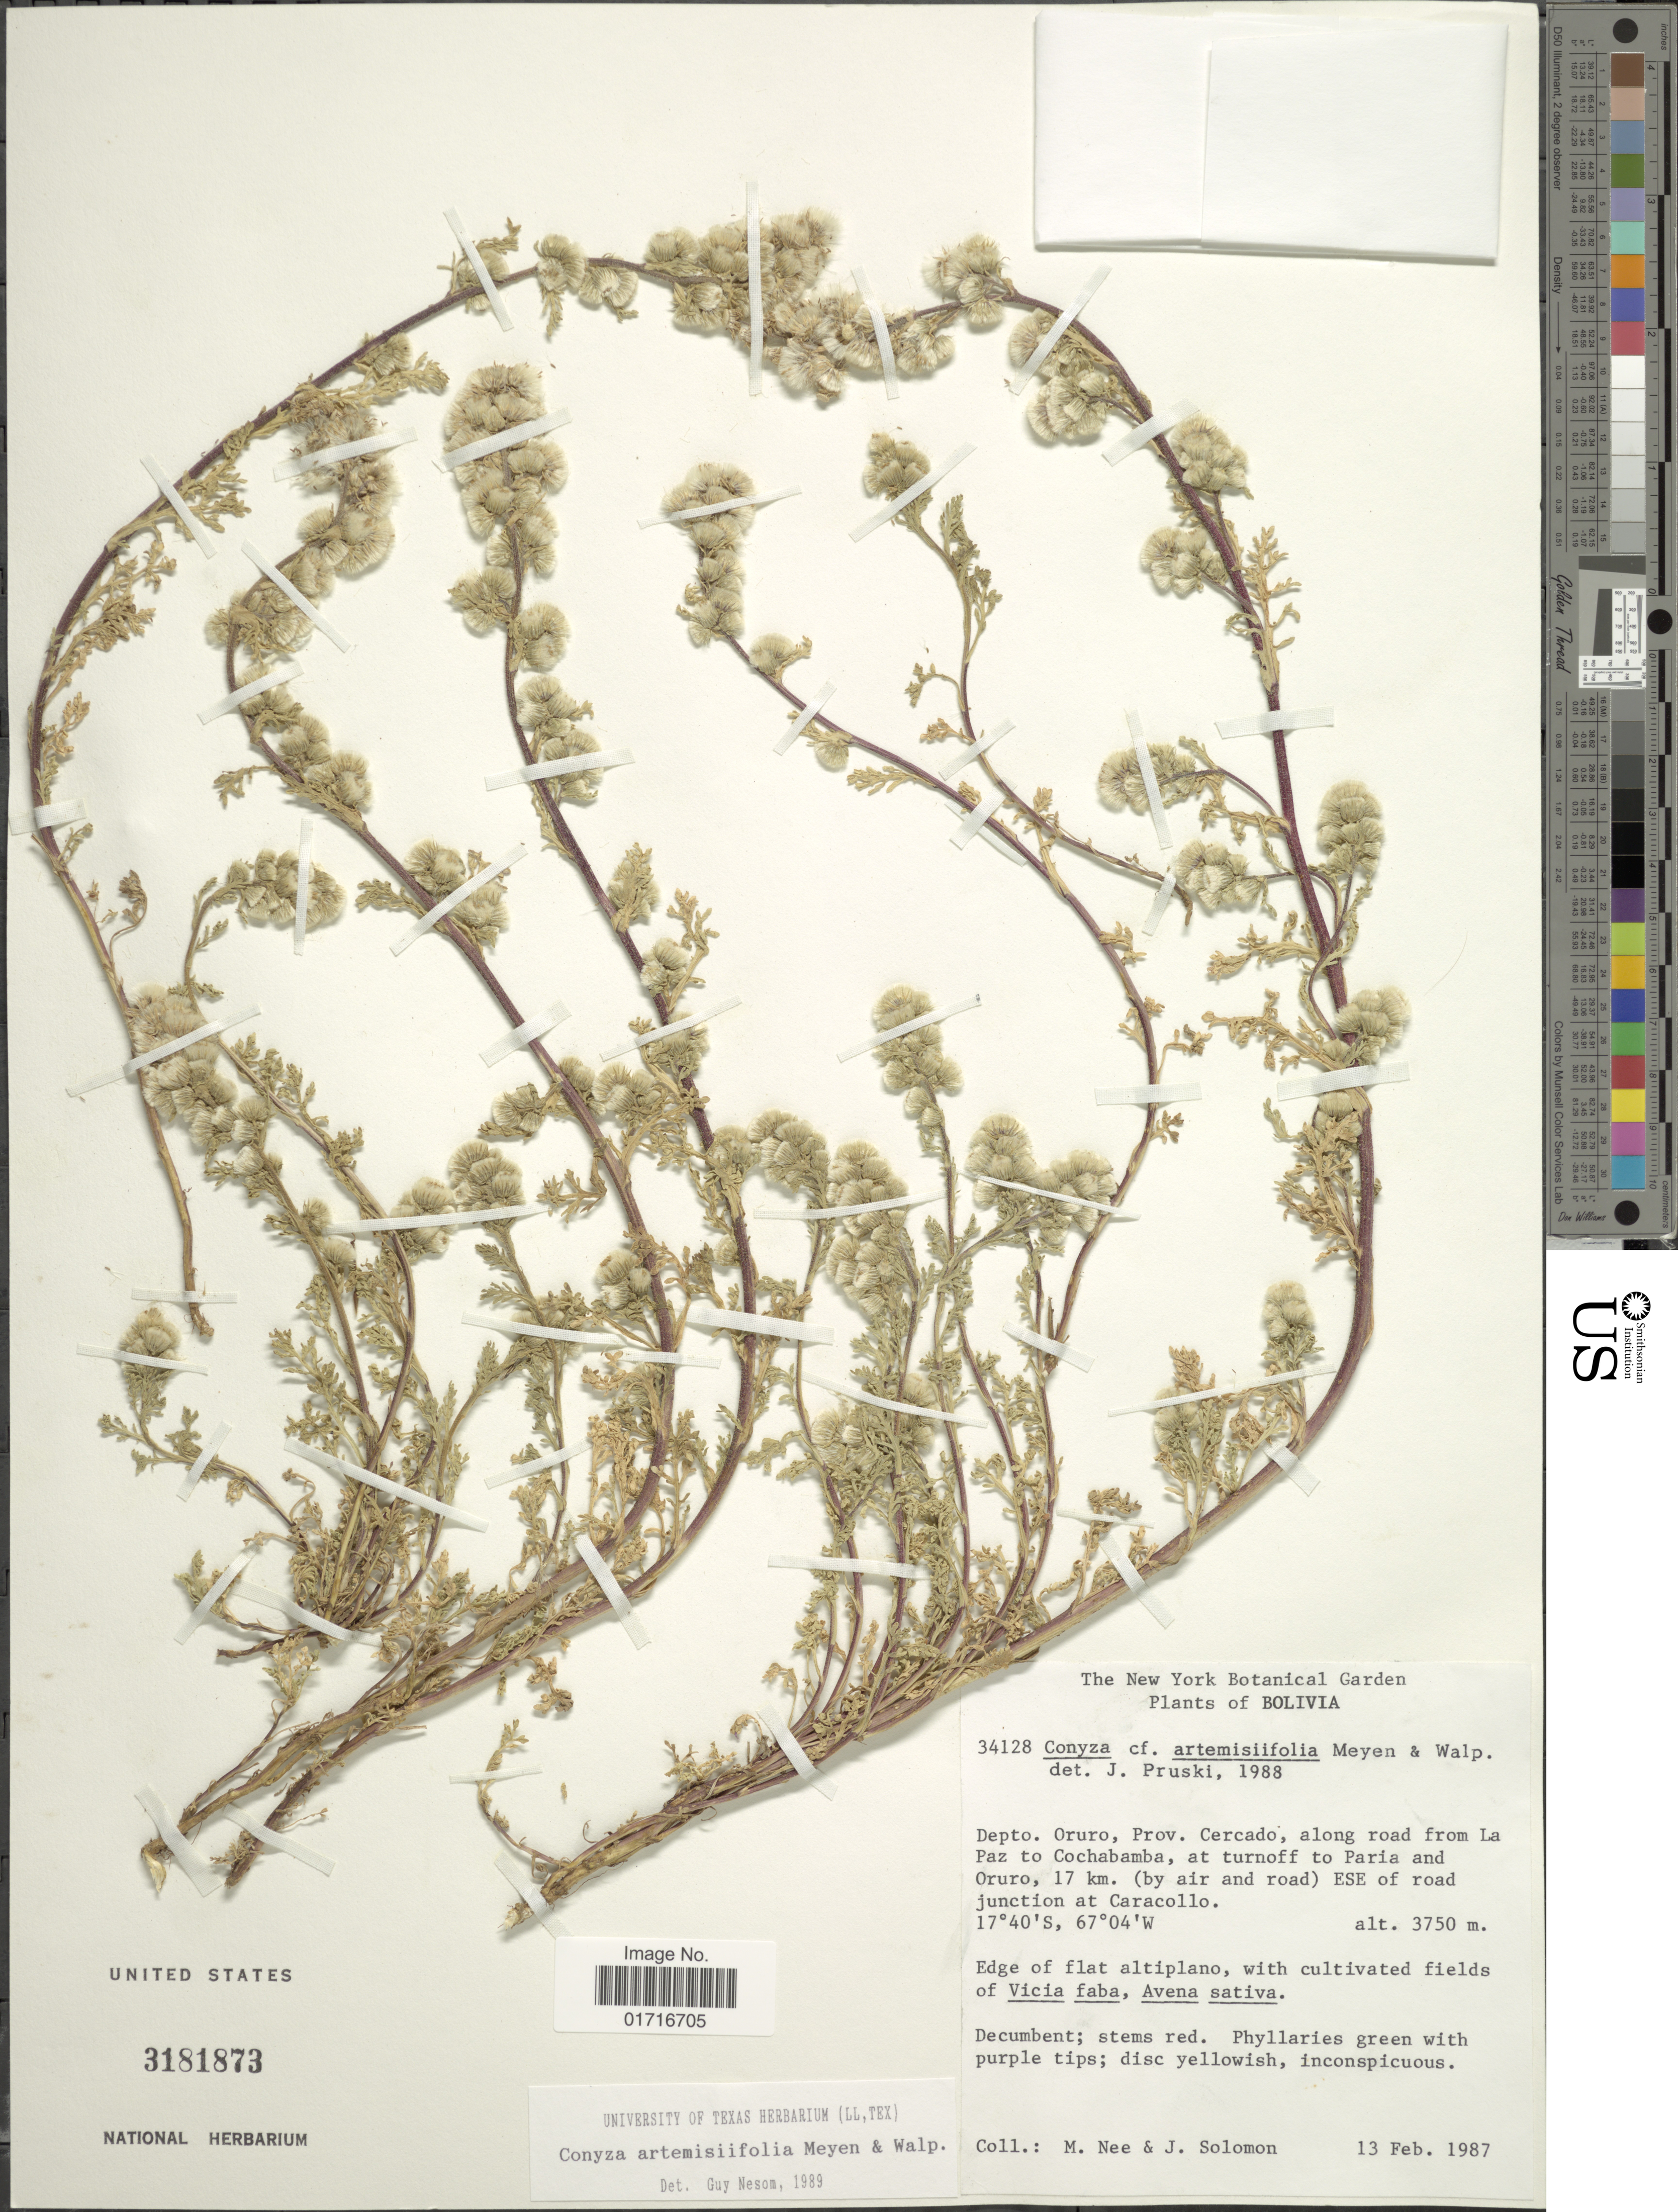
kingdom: Plantae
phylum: Tracheophyta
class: Magnoliopsida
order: Asterales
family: Asteraceae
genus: Conyza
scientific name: Conyza artemisifolia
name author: Meyen & Walp.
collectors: M. Nee & J. Solomon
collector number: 34128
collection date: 1987-02-13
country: Bolivia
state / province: Oruro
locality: Depto. Oruro, Prov. Cercado, along road from La Paz to Cochabamba, at turnoff to Paria and Oruro, 17 km. (by air and road), ESE of road junction at Caracollo.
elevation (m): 3750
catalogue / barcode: US 3181873